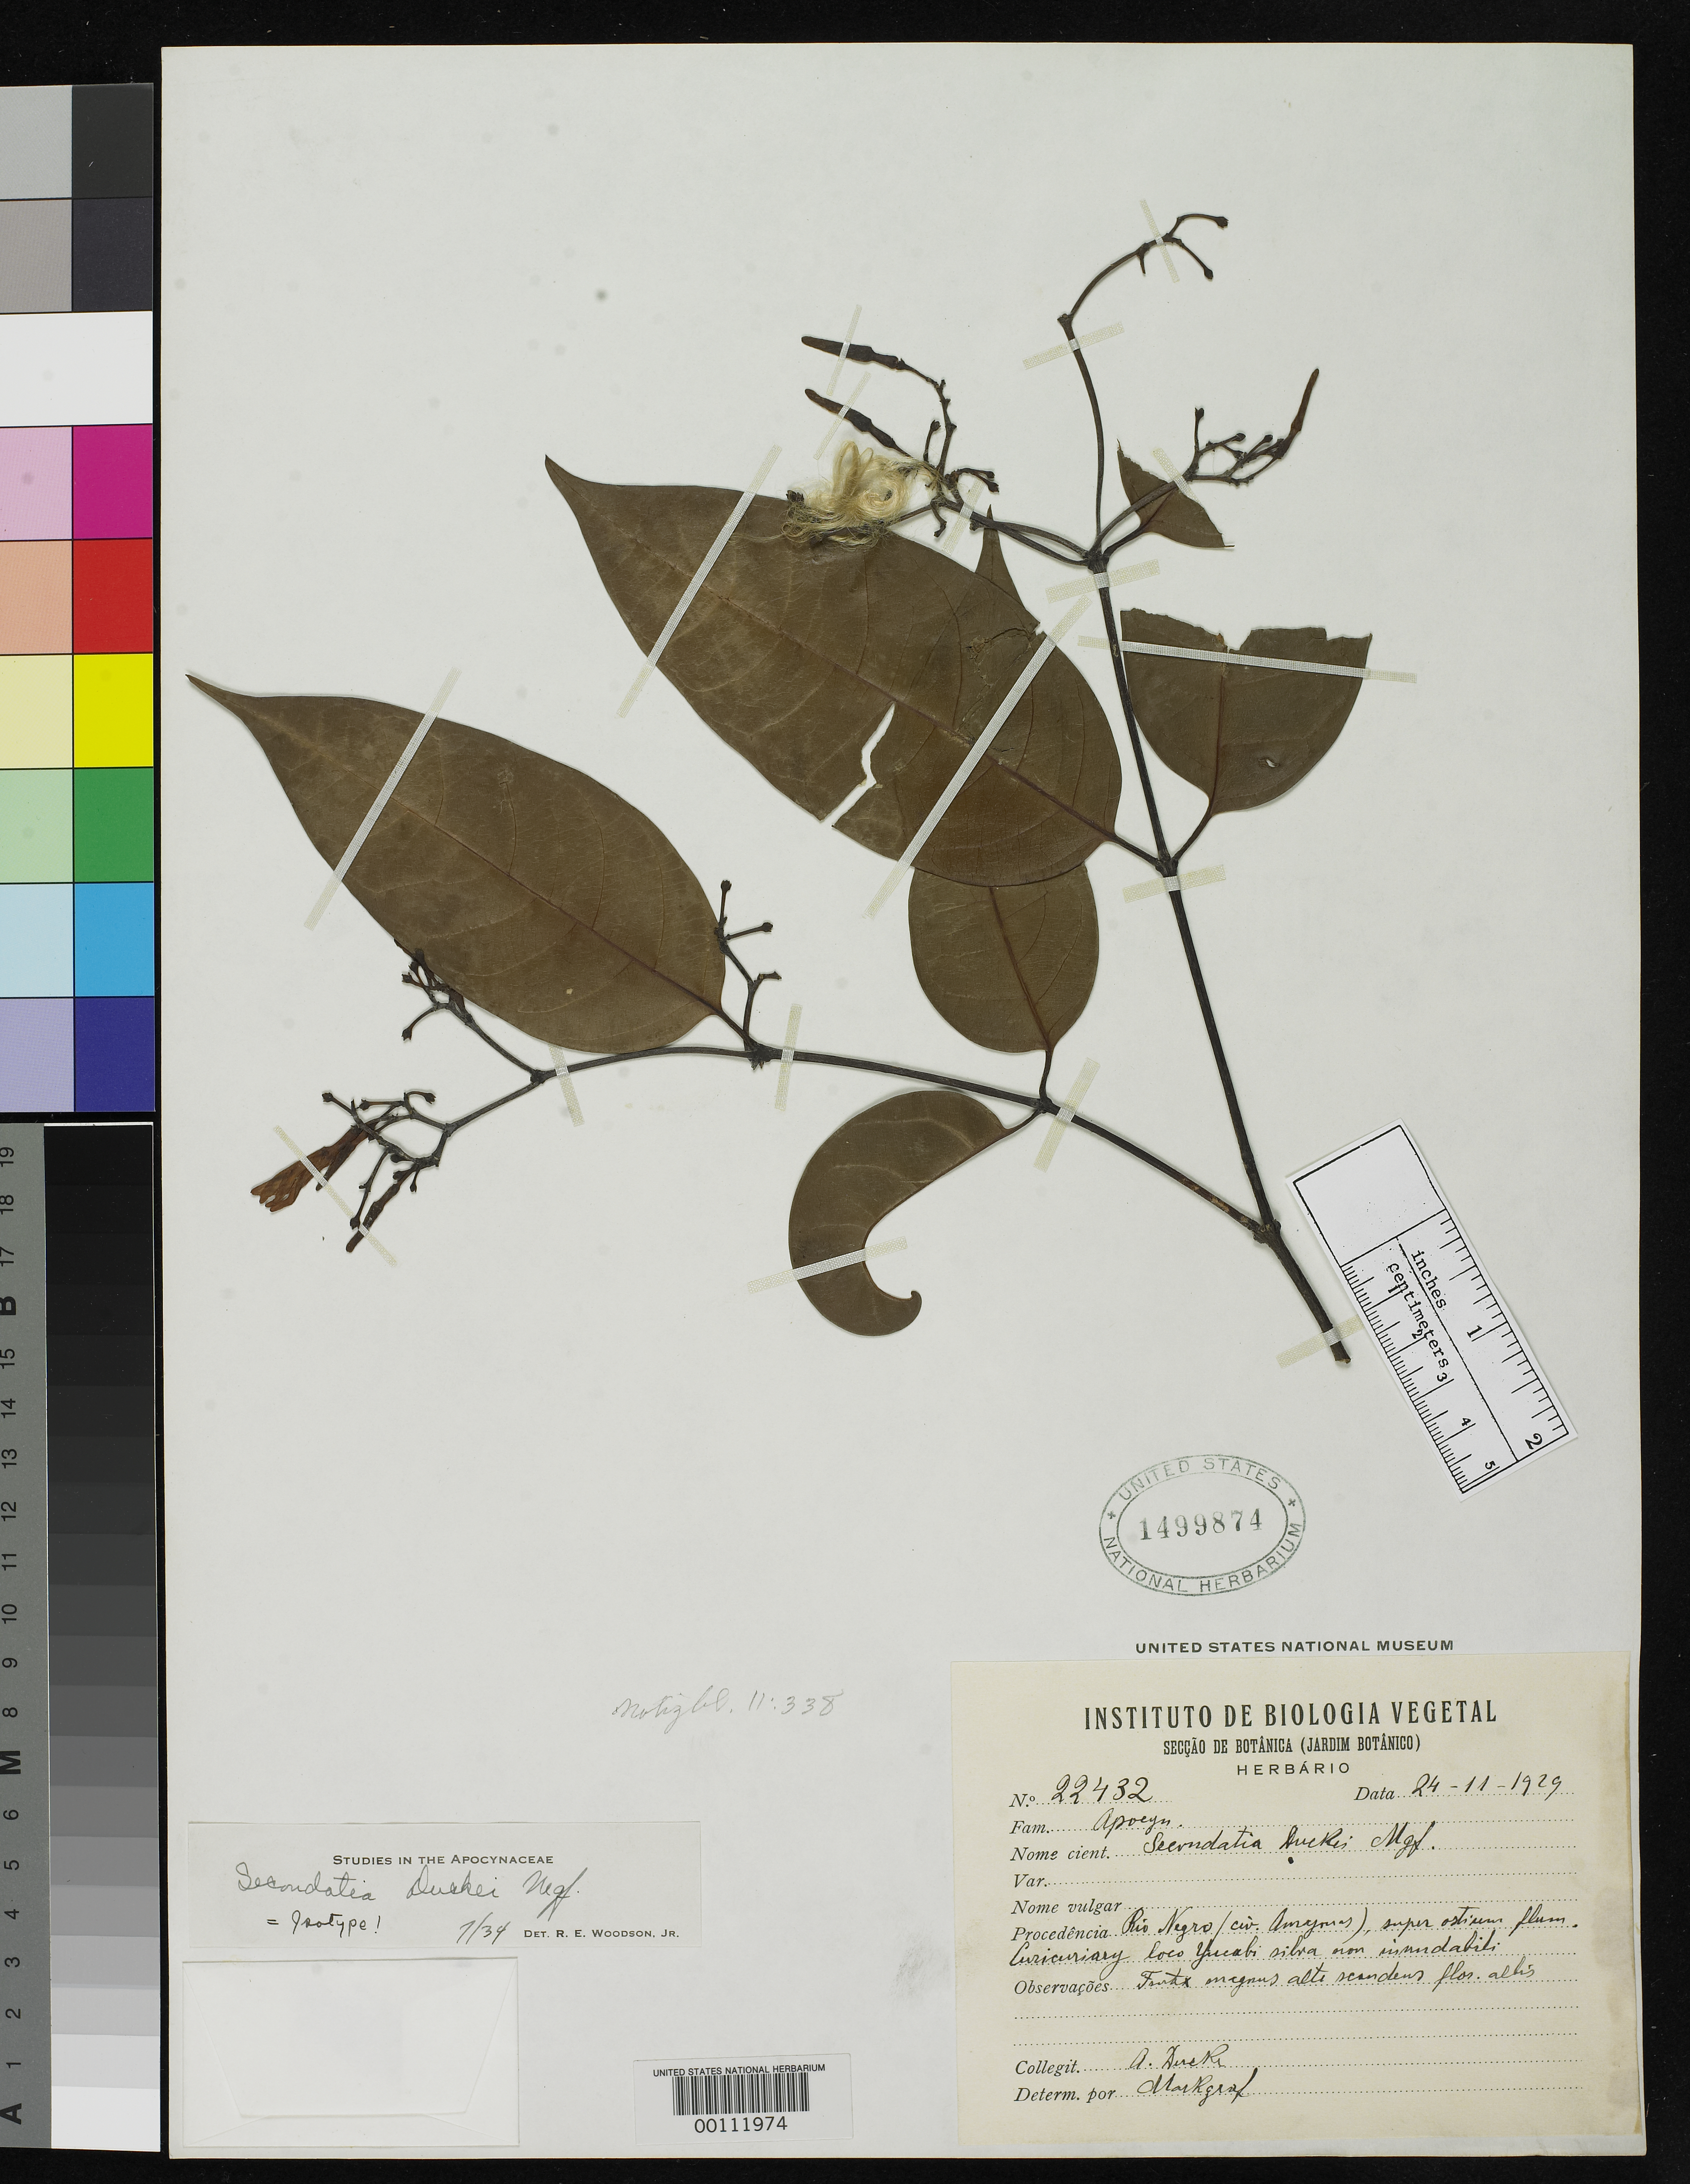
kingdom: Plantae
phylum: Tracheophyta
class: Magnoliopsida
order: Gentianales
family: Apocynaceae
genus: Secondatia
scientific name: Secondatia duckei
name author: Markgr.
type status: Isotype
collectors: A. Ducke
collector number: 22432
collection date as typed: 24 Nov 1929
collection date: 1929-11-24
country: Brazil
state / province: Amazonas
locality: Rio Negro, Flum. Curicuriary.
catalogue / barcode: US 1499874